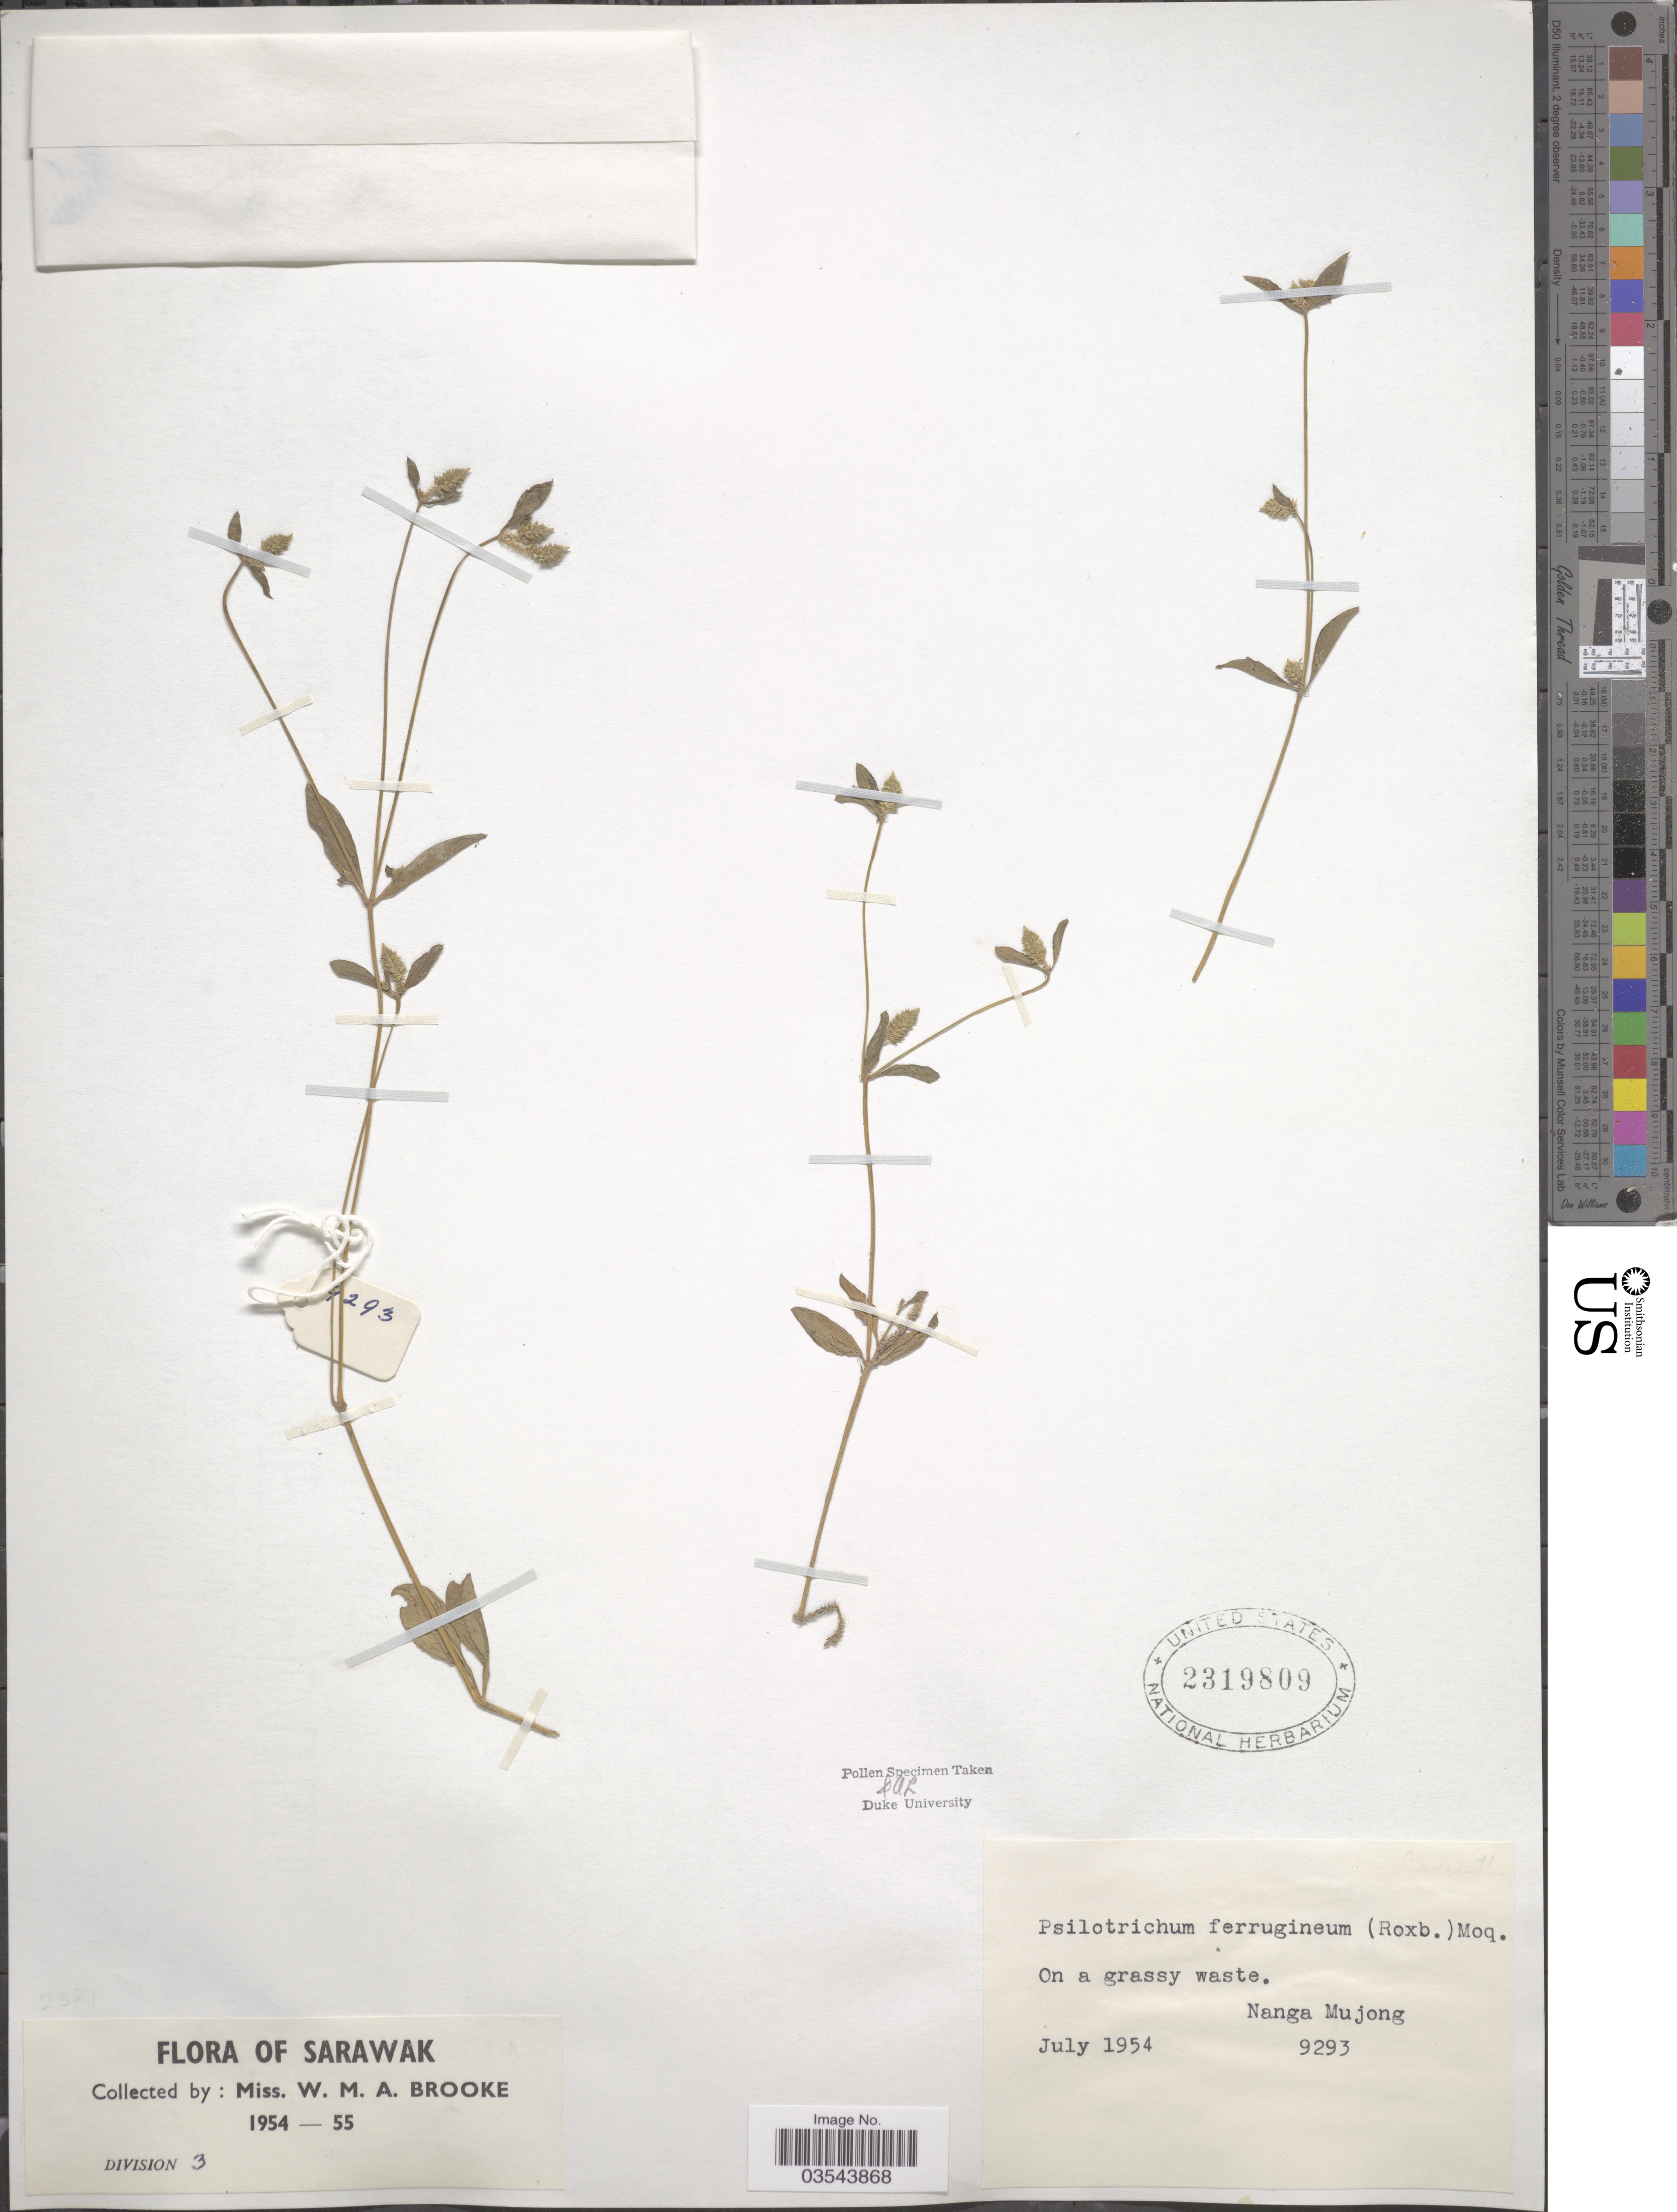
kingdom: Plantae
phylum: Tracheophyta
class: Magnoliopsida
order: Caryophyllales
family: Amaranthaceae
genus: Psilotrichum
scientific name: Psilotrichum ferrugineum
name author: (Roxb.) Moq.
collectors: W. Brooke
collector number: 9293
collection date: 1954-07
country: Malaysia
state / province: Sarawak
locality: Nanga Mujong. Division 3.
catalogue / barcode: US 2319809